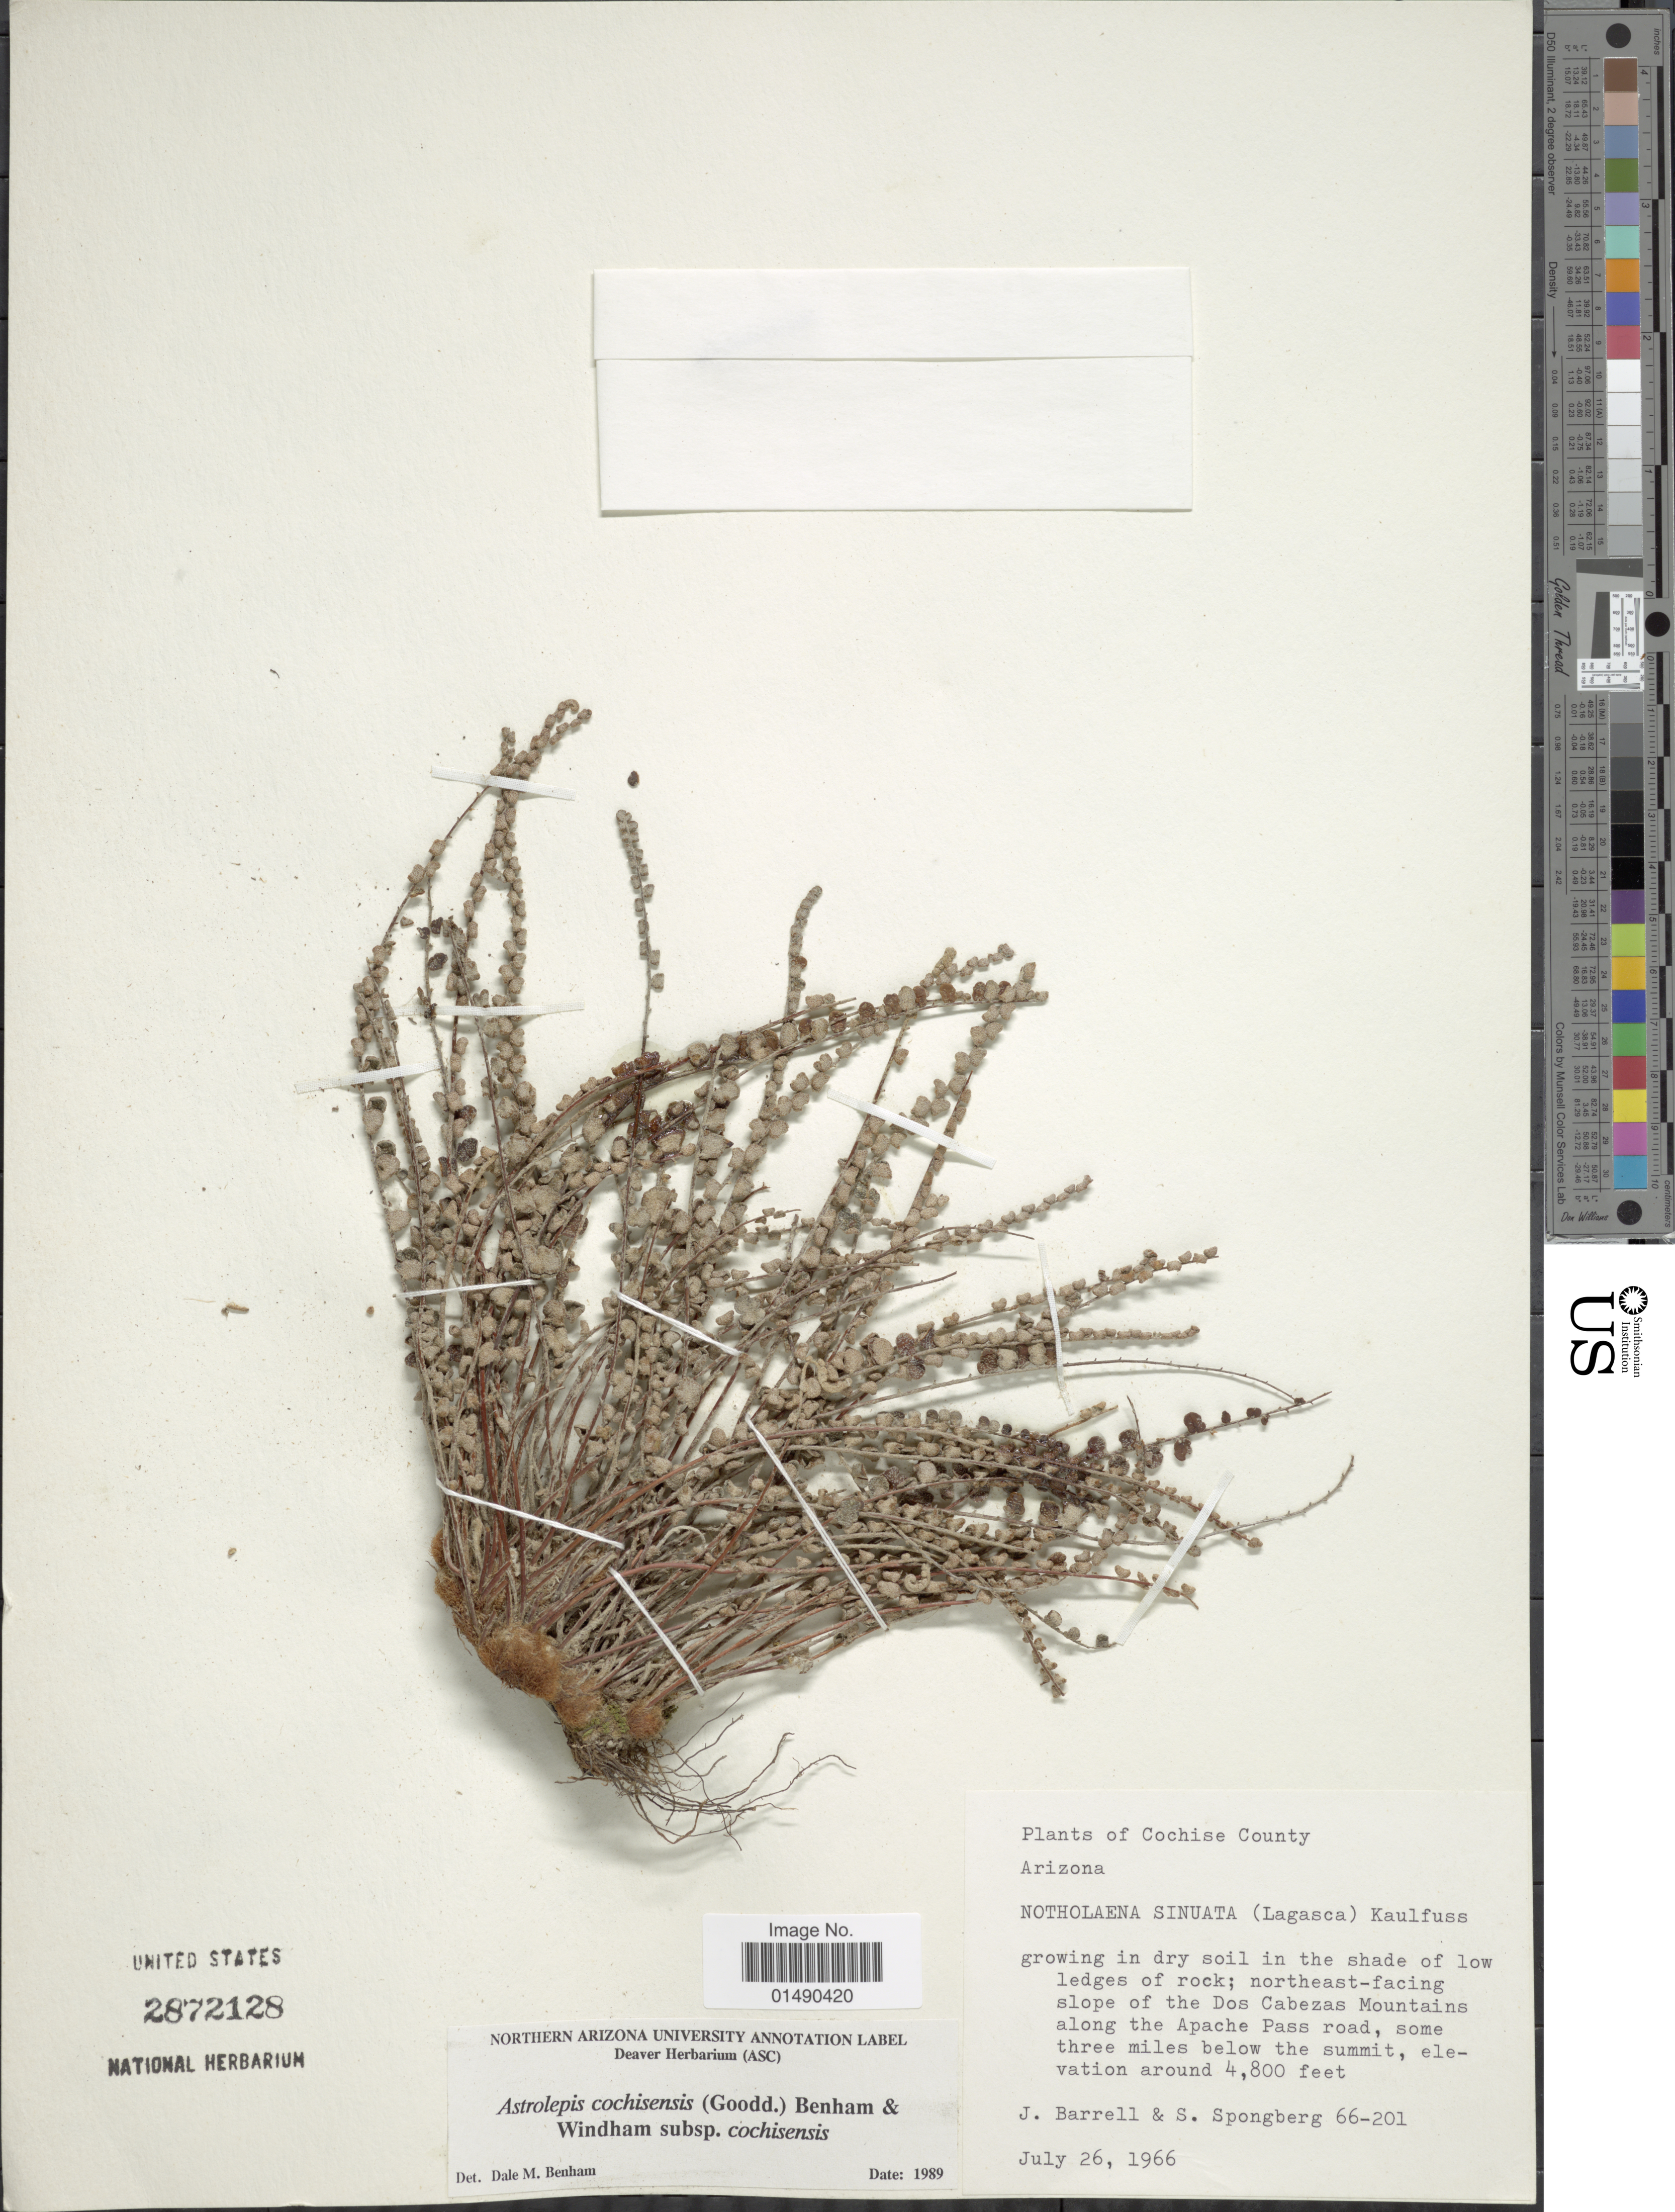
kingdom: Plantae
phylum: Tracheophyta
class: Polypodiopsida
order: Polypodiales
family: Pteridaceae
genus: Astrolepis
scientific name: Astrolepis cochisensis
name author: (C.O. Goodd.) D.M. Benham & Windham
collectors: J. Barrell & S. A.Spongberg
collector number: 66-201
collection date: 1966-07-20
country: United States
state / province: Arizona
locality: Cochise County, northeast-facing slope of the Dos Cabezas Mountains along the Apache Pass road, some three miles below summit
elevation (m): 1463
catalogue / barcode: US 2872128